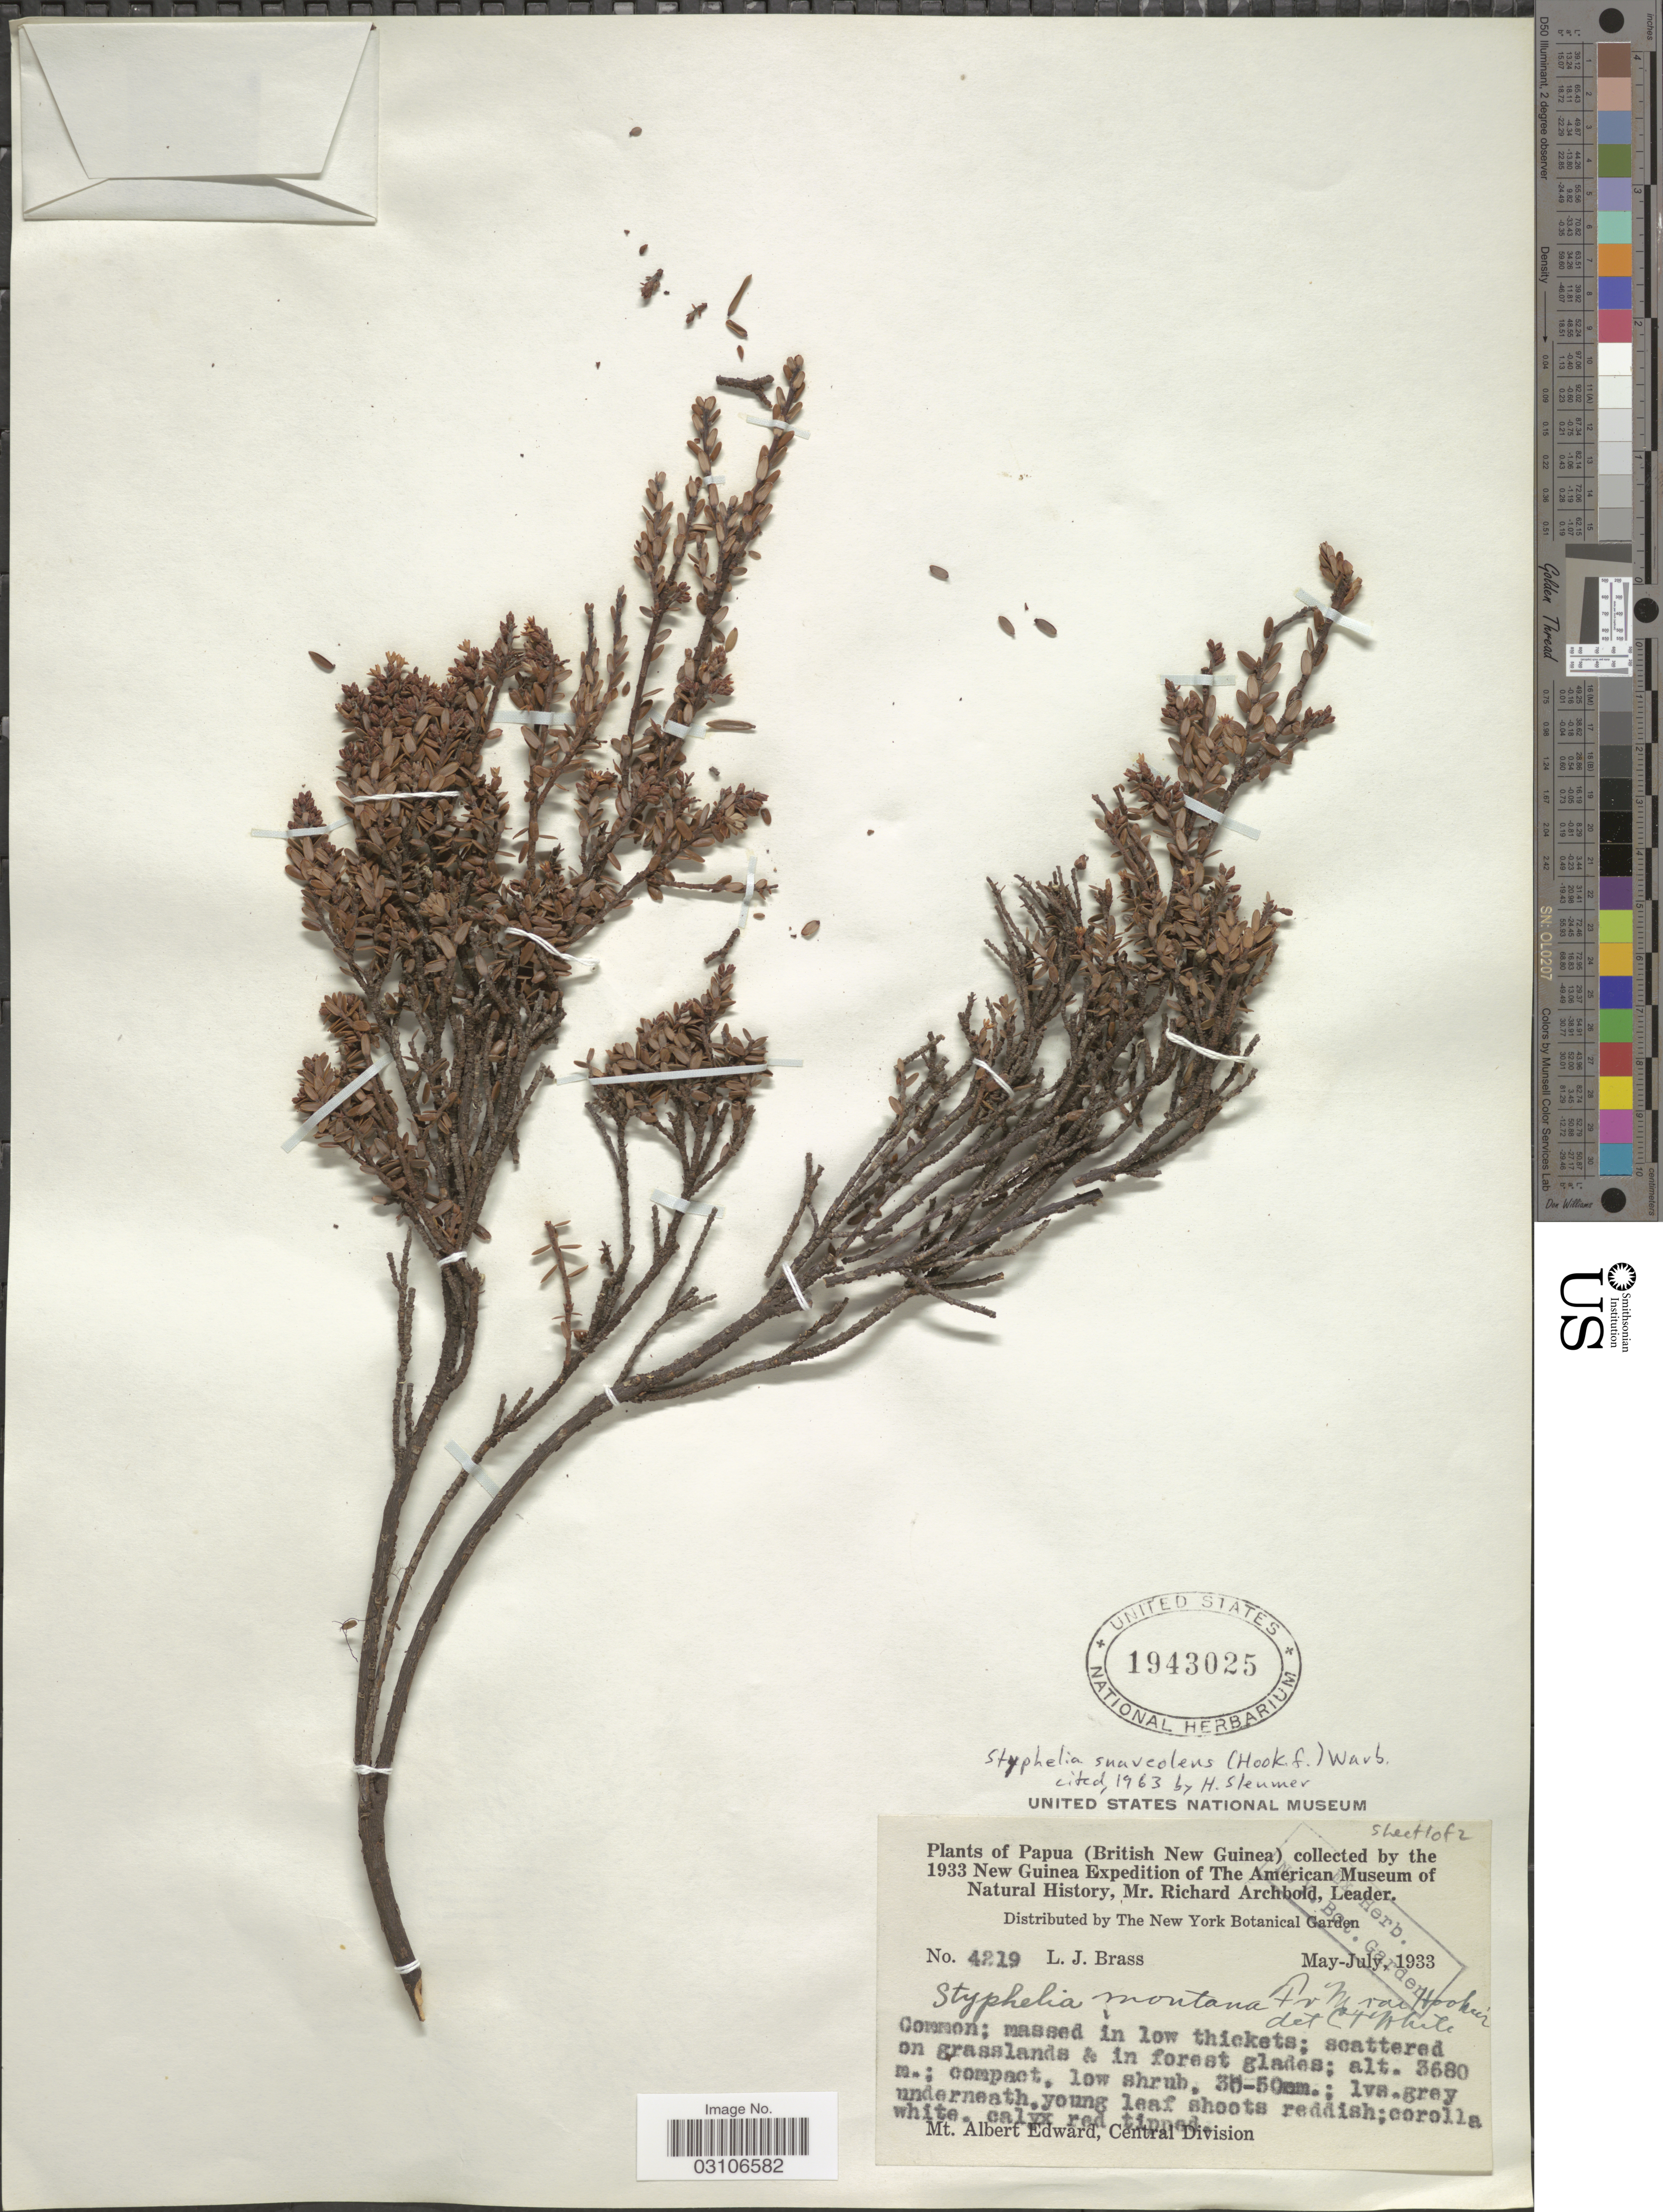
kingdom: Plantae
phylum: Tracheophyta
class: Magnoliopsida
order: Ericales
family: Ericaceae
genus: Styphelia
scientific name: Styphelia suaveolens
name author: (Hook. f.) Warb. ex P. Sarasin & Sarasin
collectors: L. J. Brass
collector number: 4219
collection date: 1933-05/1933-07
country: Papua New Guinea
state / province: Central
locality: Papua (British New Guinea). Mt. Albert Edward, Central Division.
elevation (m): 3680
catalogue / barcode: US 1943025